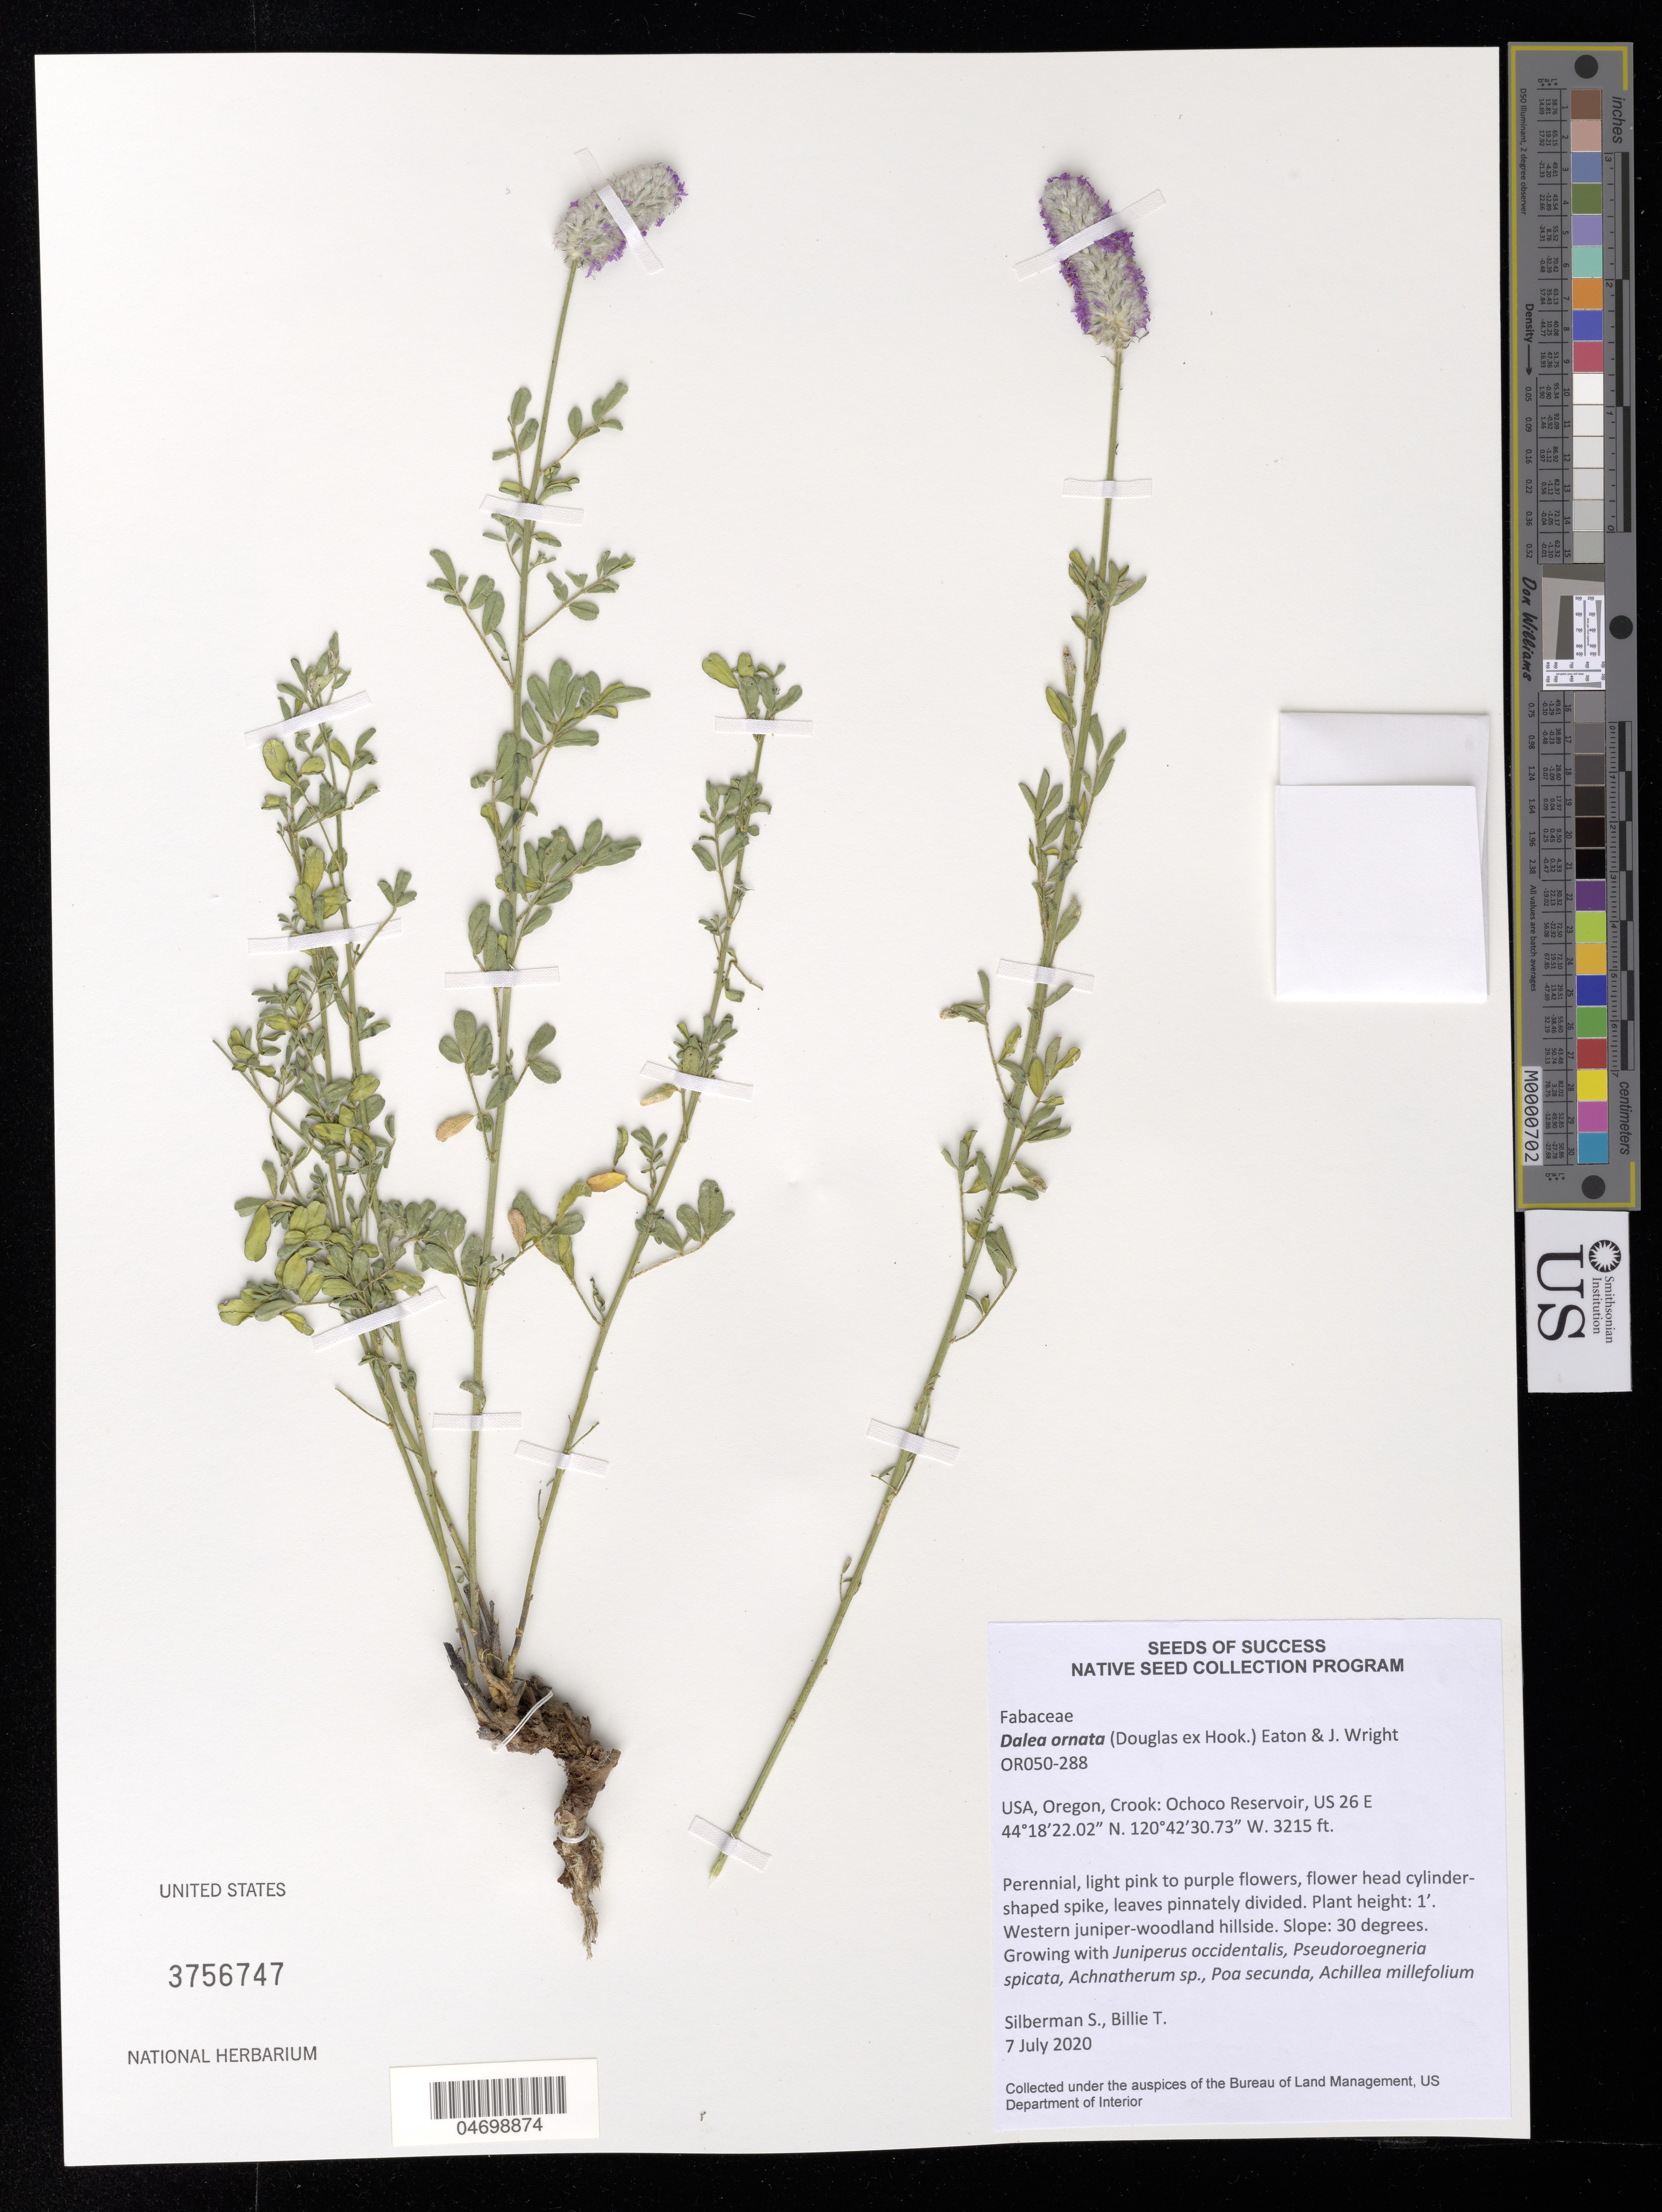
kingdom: Plantae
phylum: Tracheophyta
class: Magnoliopsida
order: Fabales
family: Fabaceae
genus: Dalea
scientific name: Dalea ornata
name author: (Hook.) Eaton & Wright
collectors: S. Silberman & T. Billie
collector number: OR050-288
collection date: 2020-07-07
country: United States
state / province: Oregon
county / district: Crook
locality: Ochoco Riservoir, US 26 E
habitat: Western juniper-woodland hillside. With Poa secunda, Juniperus occidentalis, Achillea millefolium, etc.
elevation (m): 980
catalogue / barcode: US 3756747